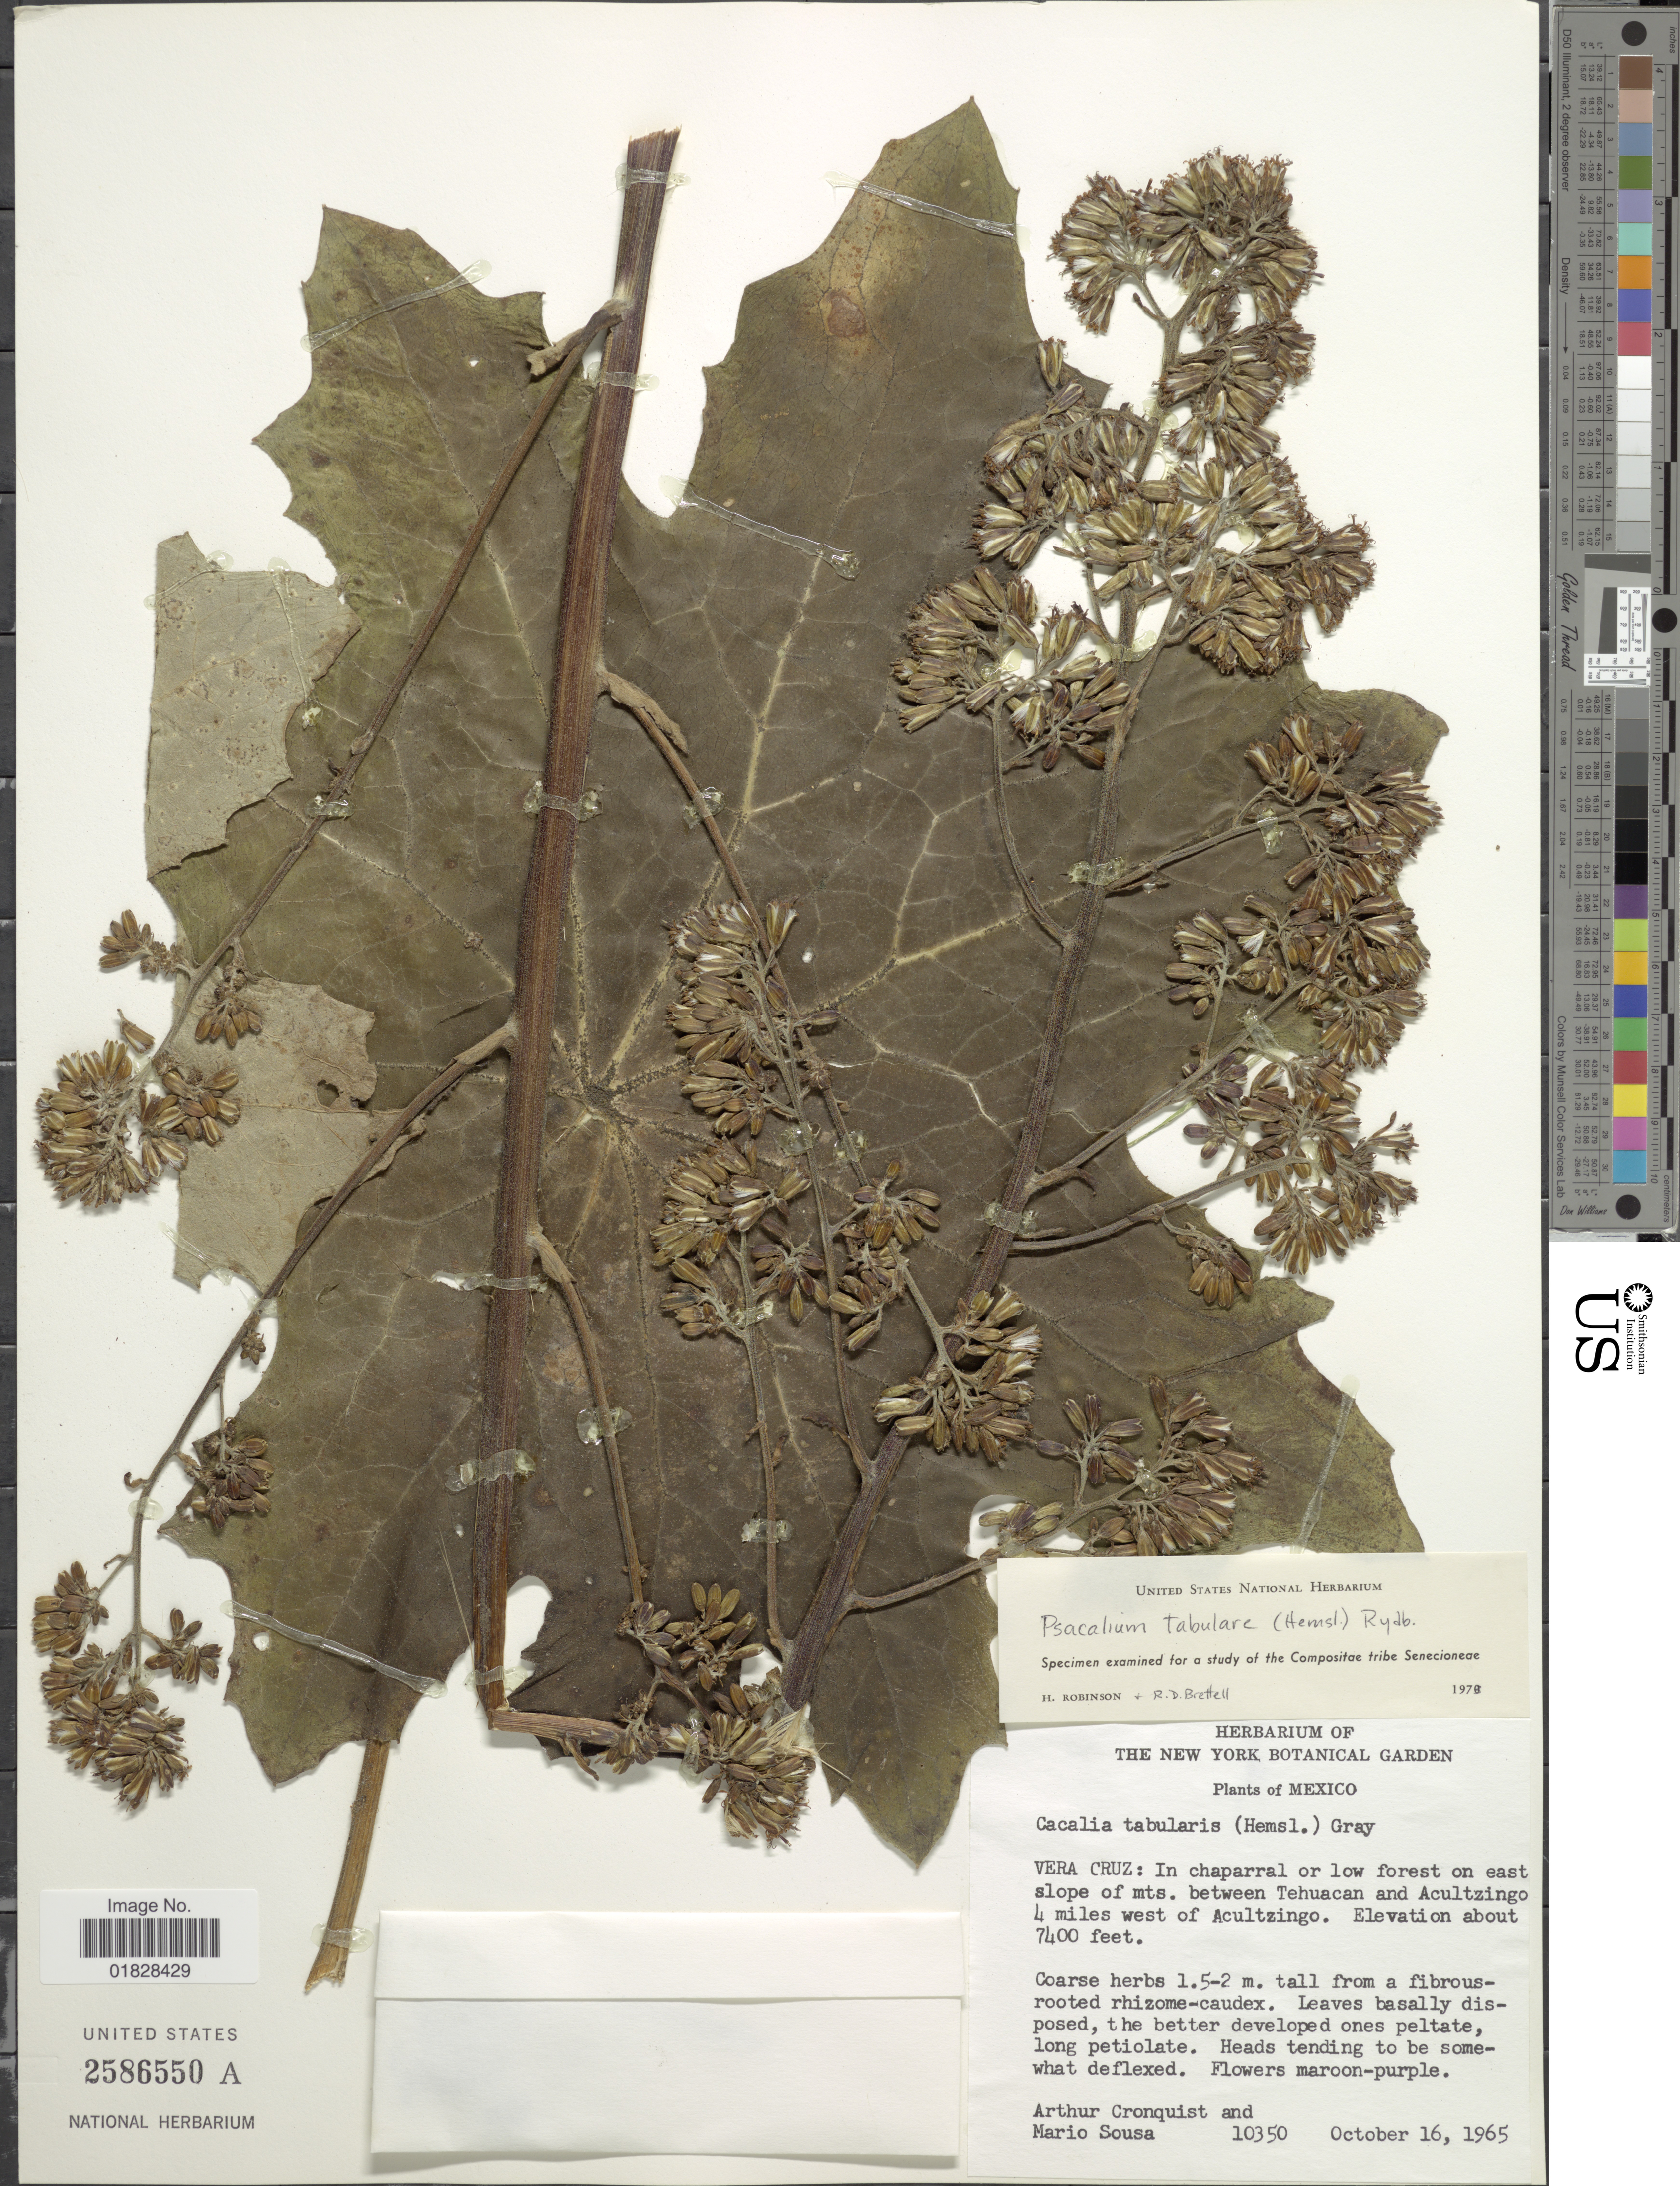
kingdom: Plantae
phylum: Tracheophyta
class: Magnoliopsida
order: Asterales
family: Asteraceae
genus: Psacalium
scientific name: Psacalium tabulare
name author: (Hemsl.) Rydb.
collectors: A. J. Cronquist & M. Sousa S.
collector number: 10350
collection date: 1965-10-16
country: Mexico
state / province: Veracruz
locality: Vera Cruz: In chaparral or low forest on east slope of mts. between Tehuacan and Acultzingo 4 miles west of Acultzingo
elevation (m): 2256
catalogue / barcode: US 2586550A